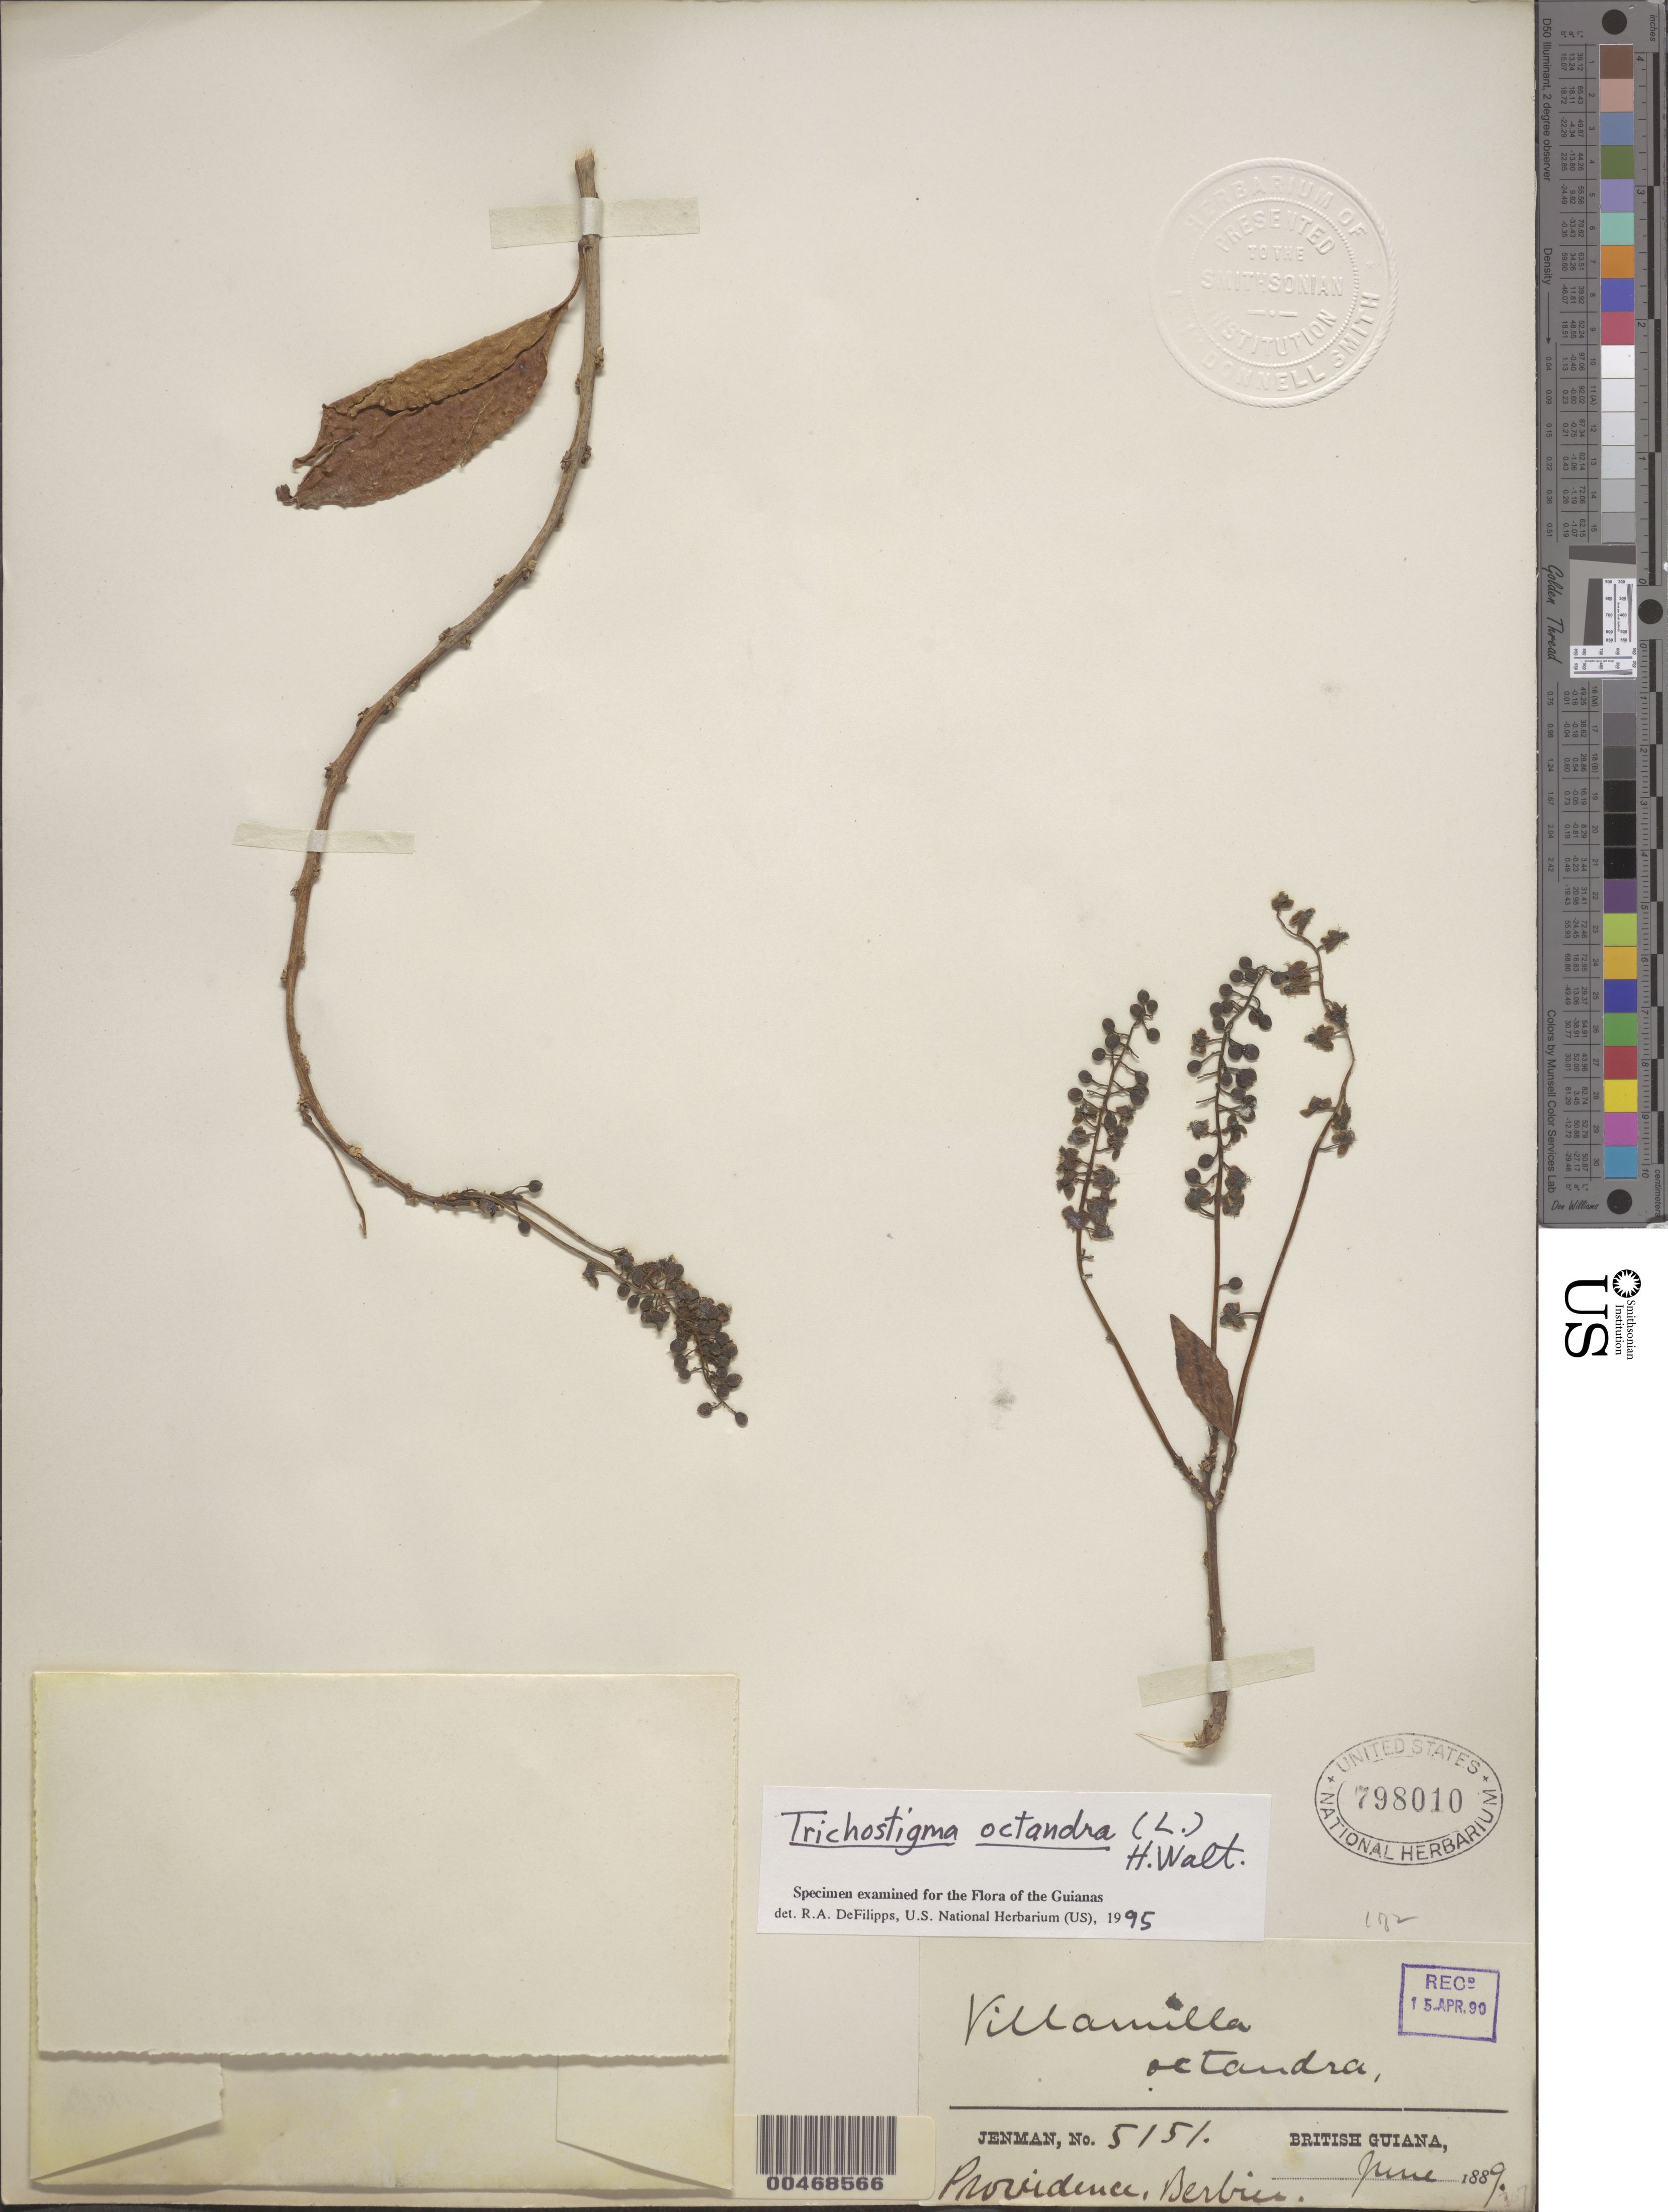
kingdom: Plantae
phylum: Tracheophyta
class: Magnoliopsida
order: Caryophyllales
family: Phytolaccaceae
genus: Trichostigma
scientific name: Trichostigma octandrum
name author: (L.) H. Walter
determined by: DeFilipps, R. A.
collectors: G. S. Jenman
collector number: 5151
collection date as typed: June 1889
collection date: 1889-06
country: Guyana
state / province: Mahaica-Berbice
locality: Berbice, Providence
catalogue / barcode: US 798010